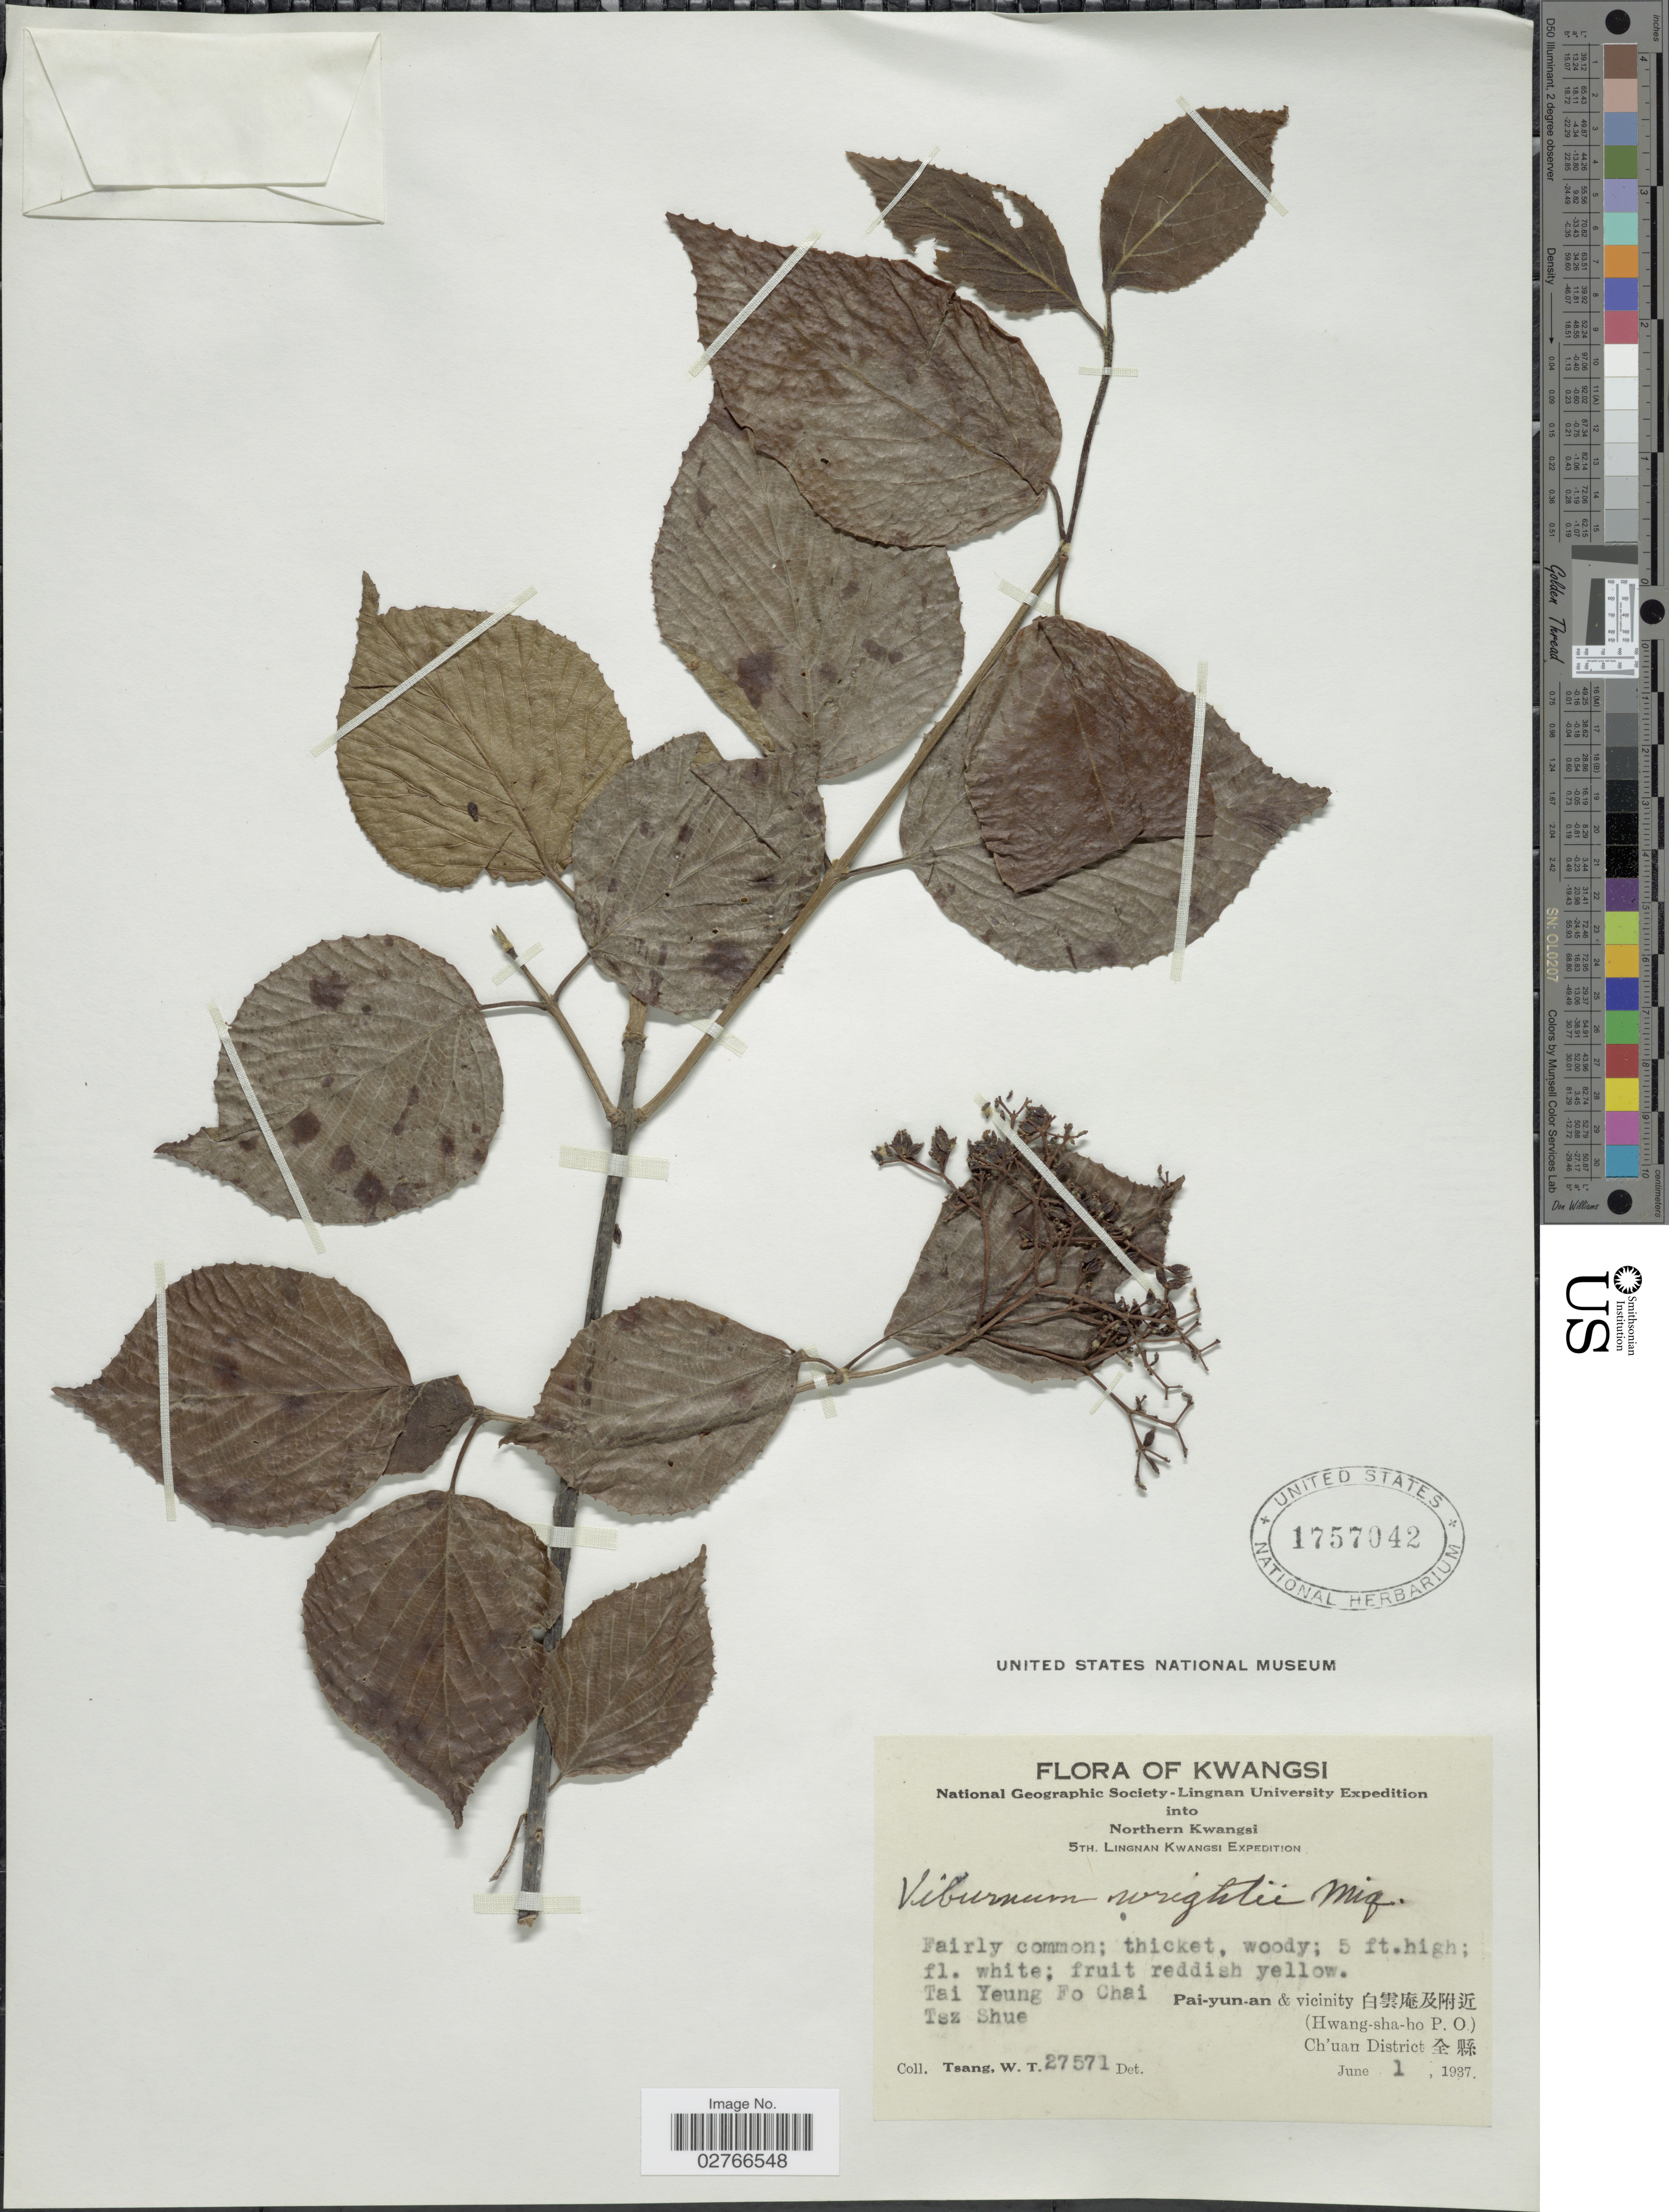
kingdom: Plantae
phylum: Tracheophyta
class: Magnoliopsida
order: Dipsacales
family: Viburnaceae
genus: Viburnum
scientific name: Viburnum wrightii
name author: Miq.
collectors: W. T. Tsang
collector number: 27571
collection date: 1937-06-01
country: China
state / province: Guangxi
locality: Kwangsi, Northern Kwangsi, Tai Yeung Fo Chai, Tsz Shue, Pai-Yun-an & vicinity X, (Hwang-sha-ho P.O.), Ch'uau District X.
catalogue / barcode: US 1757042